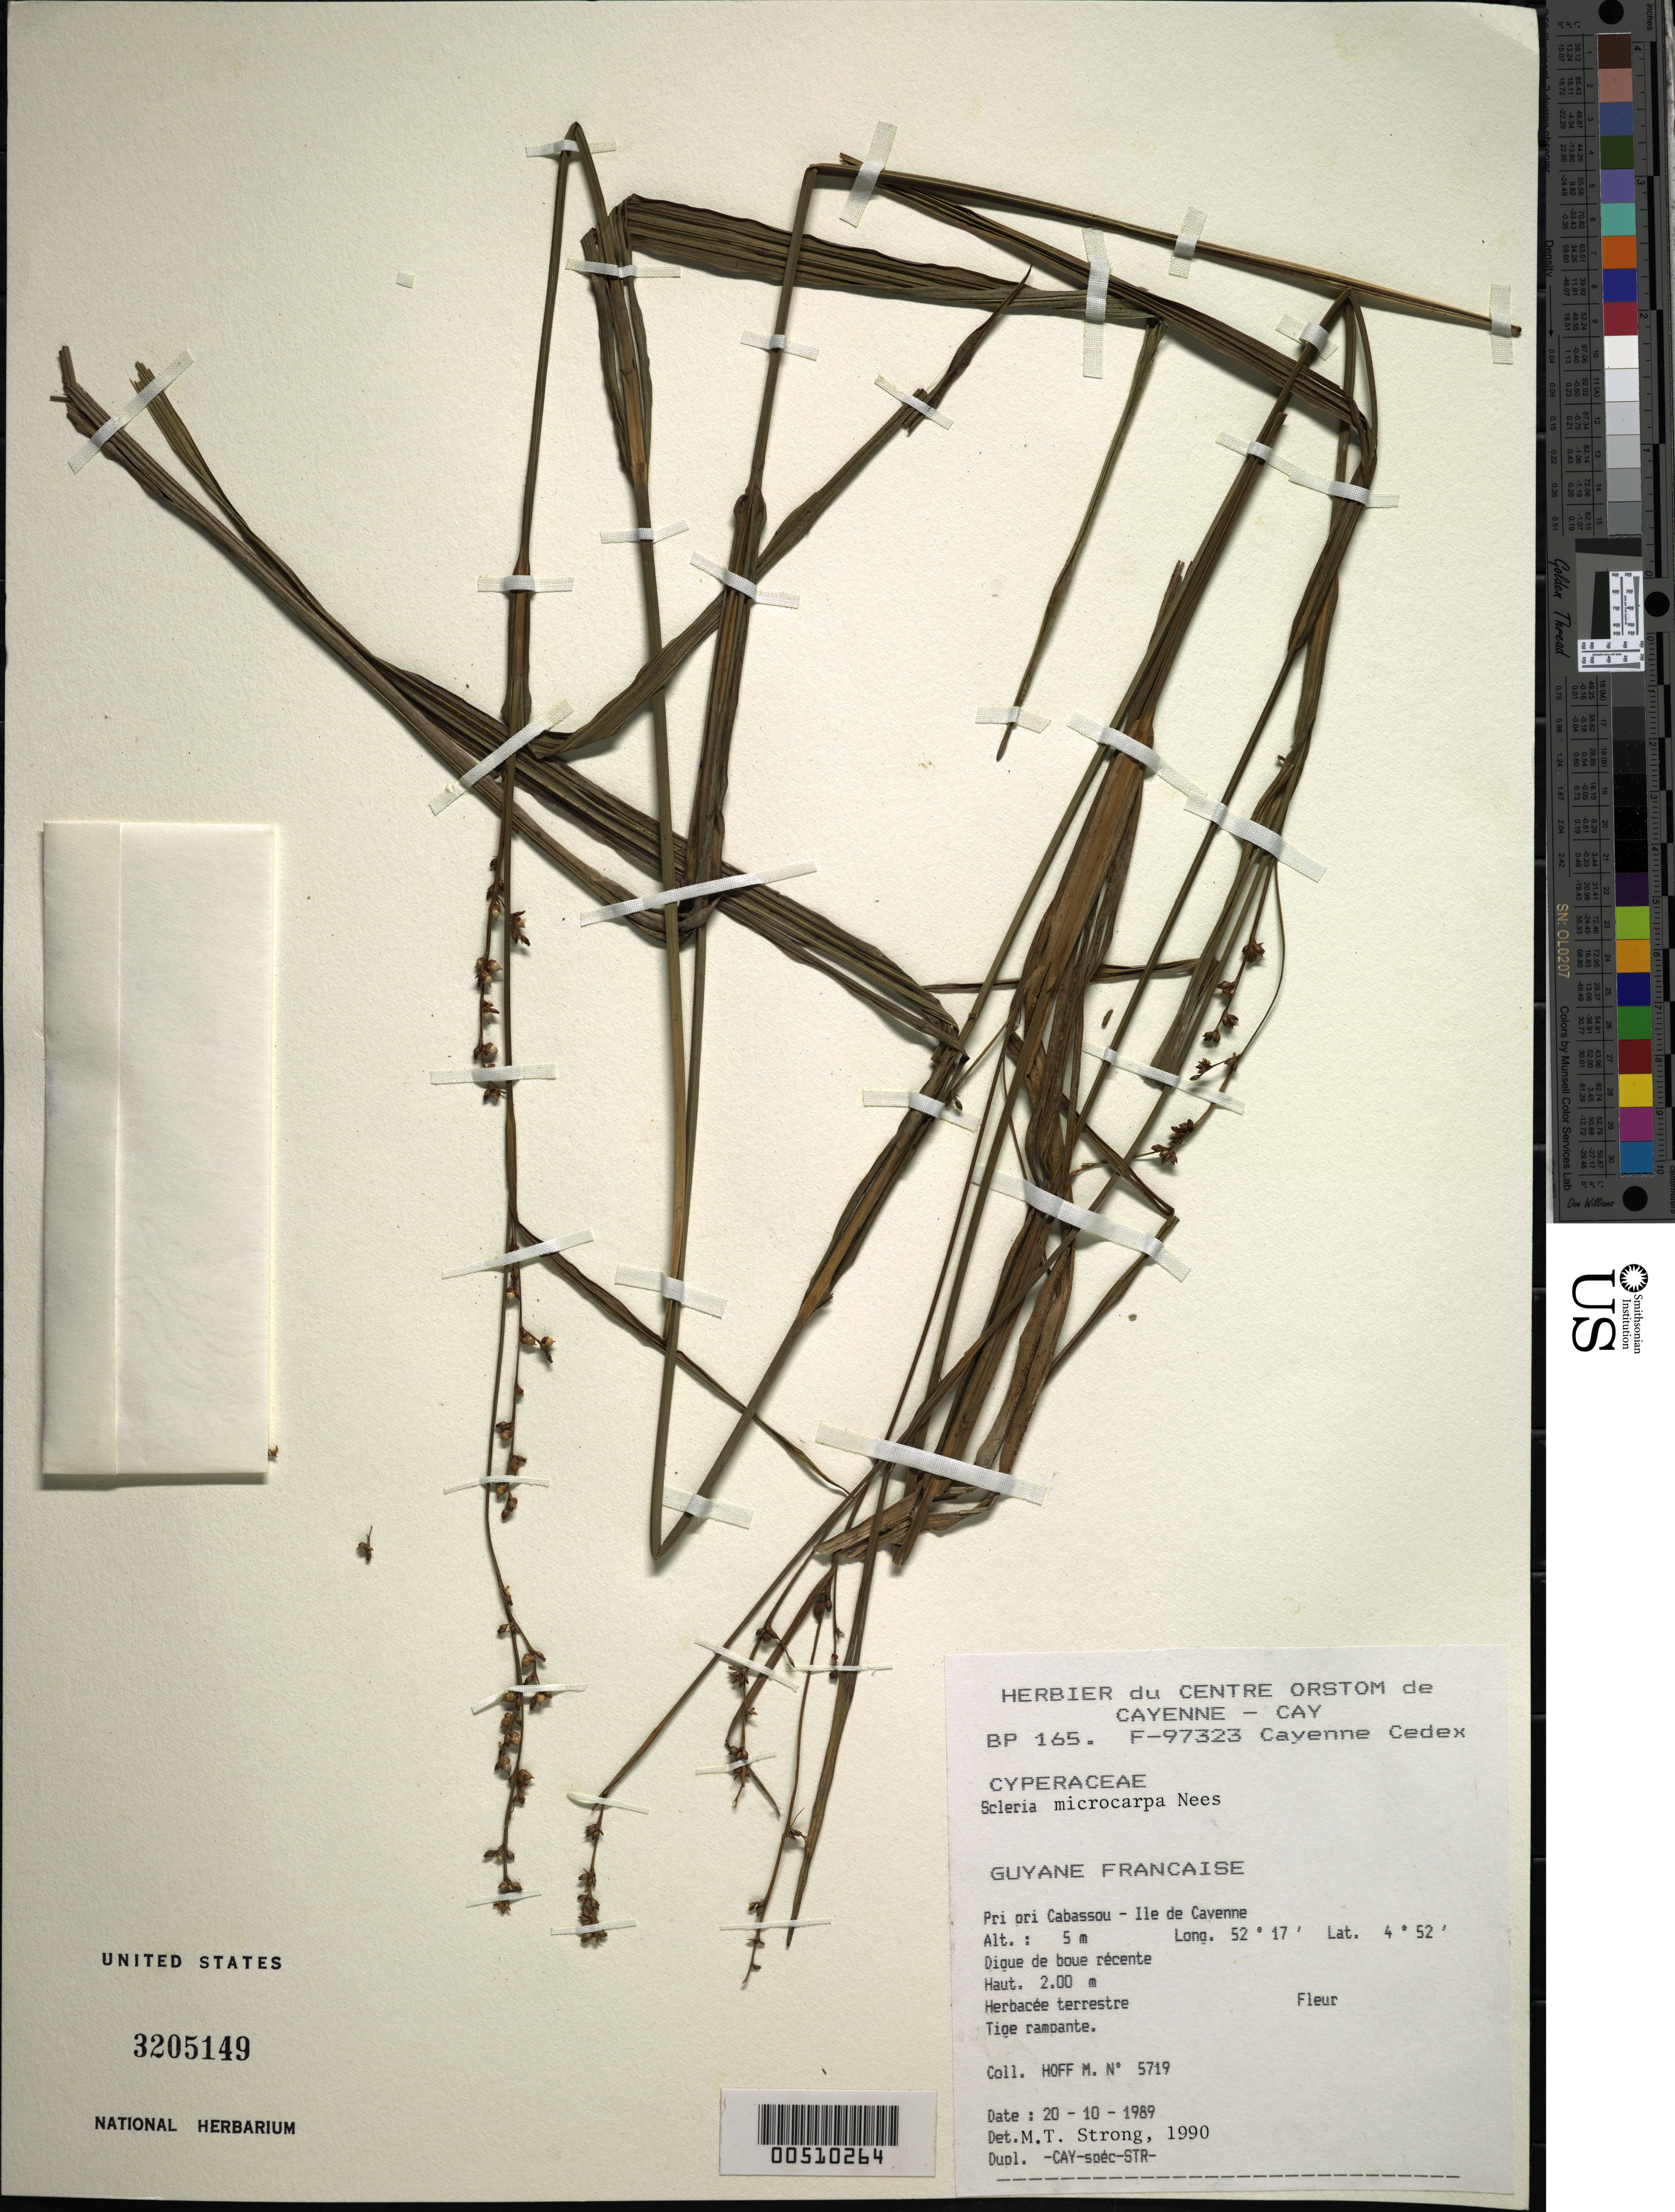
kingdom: Plantae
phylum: Tracheophyta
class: Liliopsida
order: Poales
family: Cyperaceae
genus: Scleria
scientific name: Scleria microcarpa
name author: Nees ex Kunth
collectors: M. Hoff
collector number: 5719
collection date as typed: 20 Oct 1989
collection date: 1989-10-20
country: French Guiana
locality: Pri pri Cabassou - Ile de Cayenne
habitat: Dique de boue recente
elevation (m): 5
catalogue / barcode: US 3205149